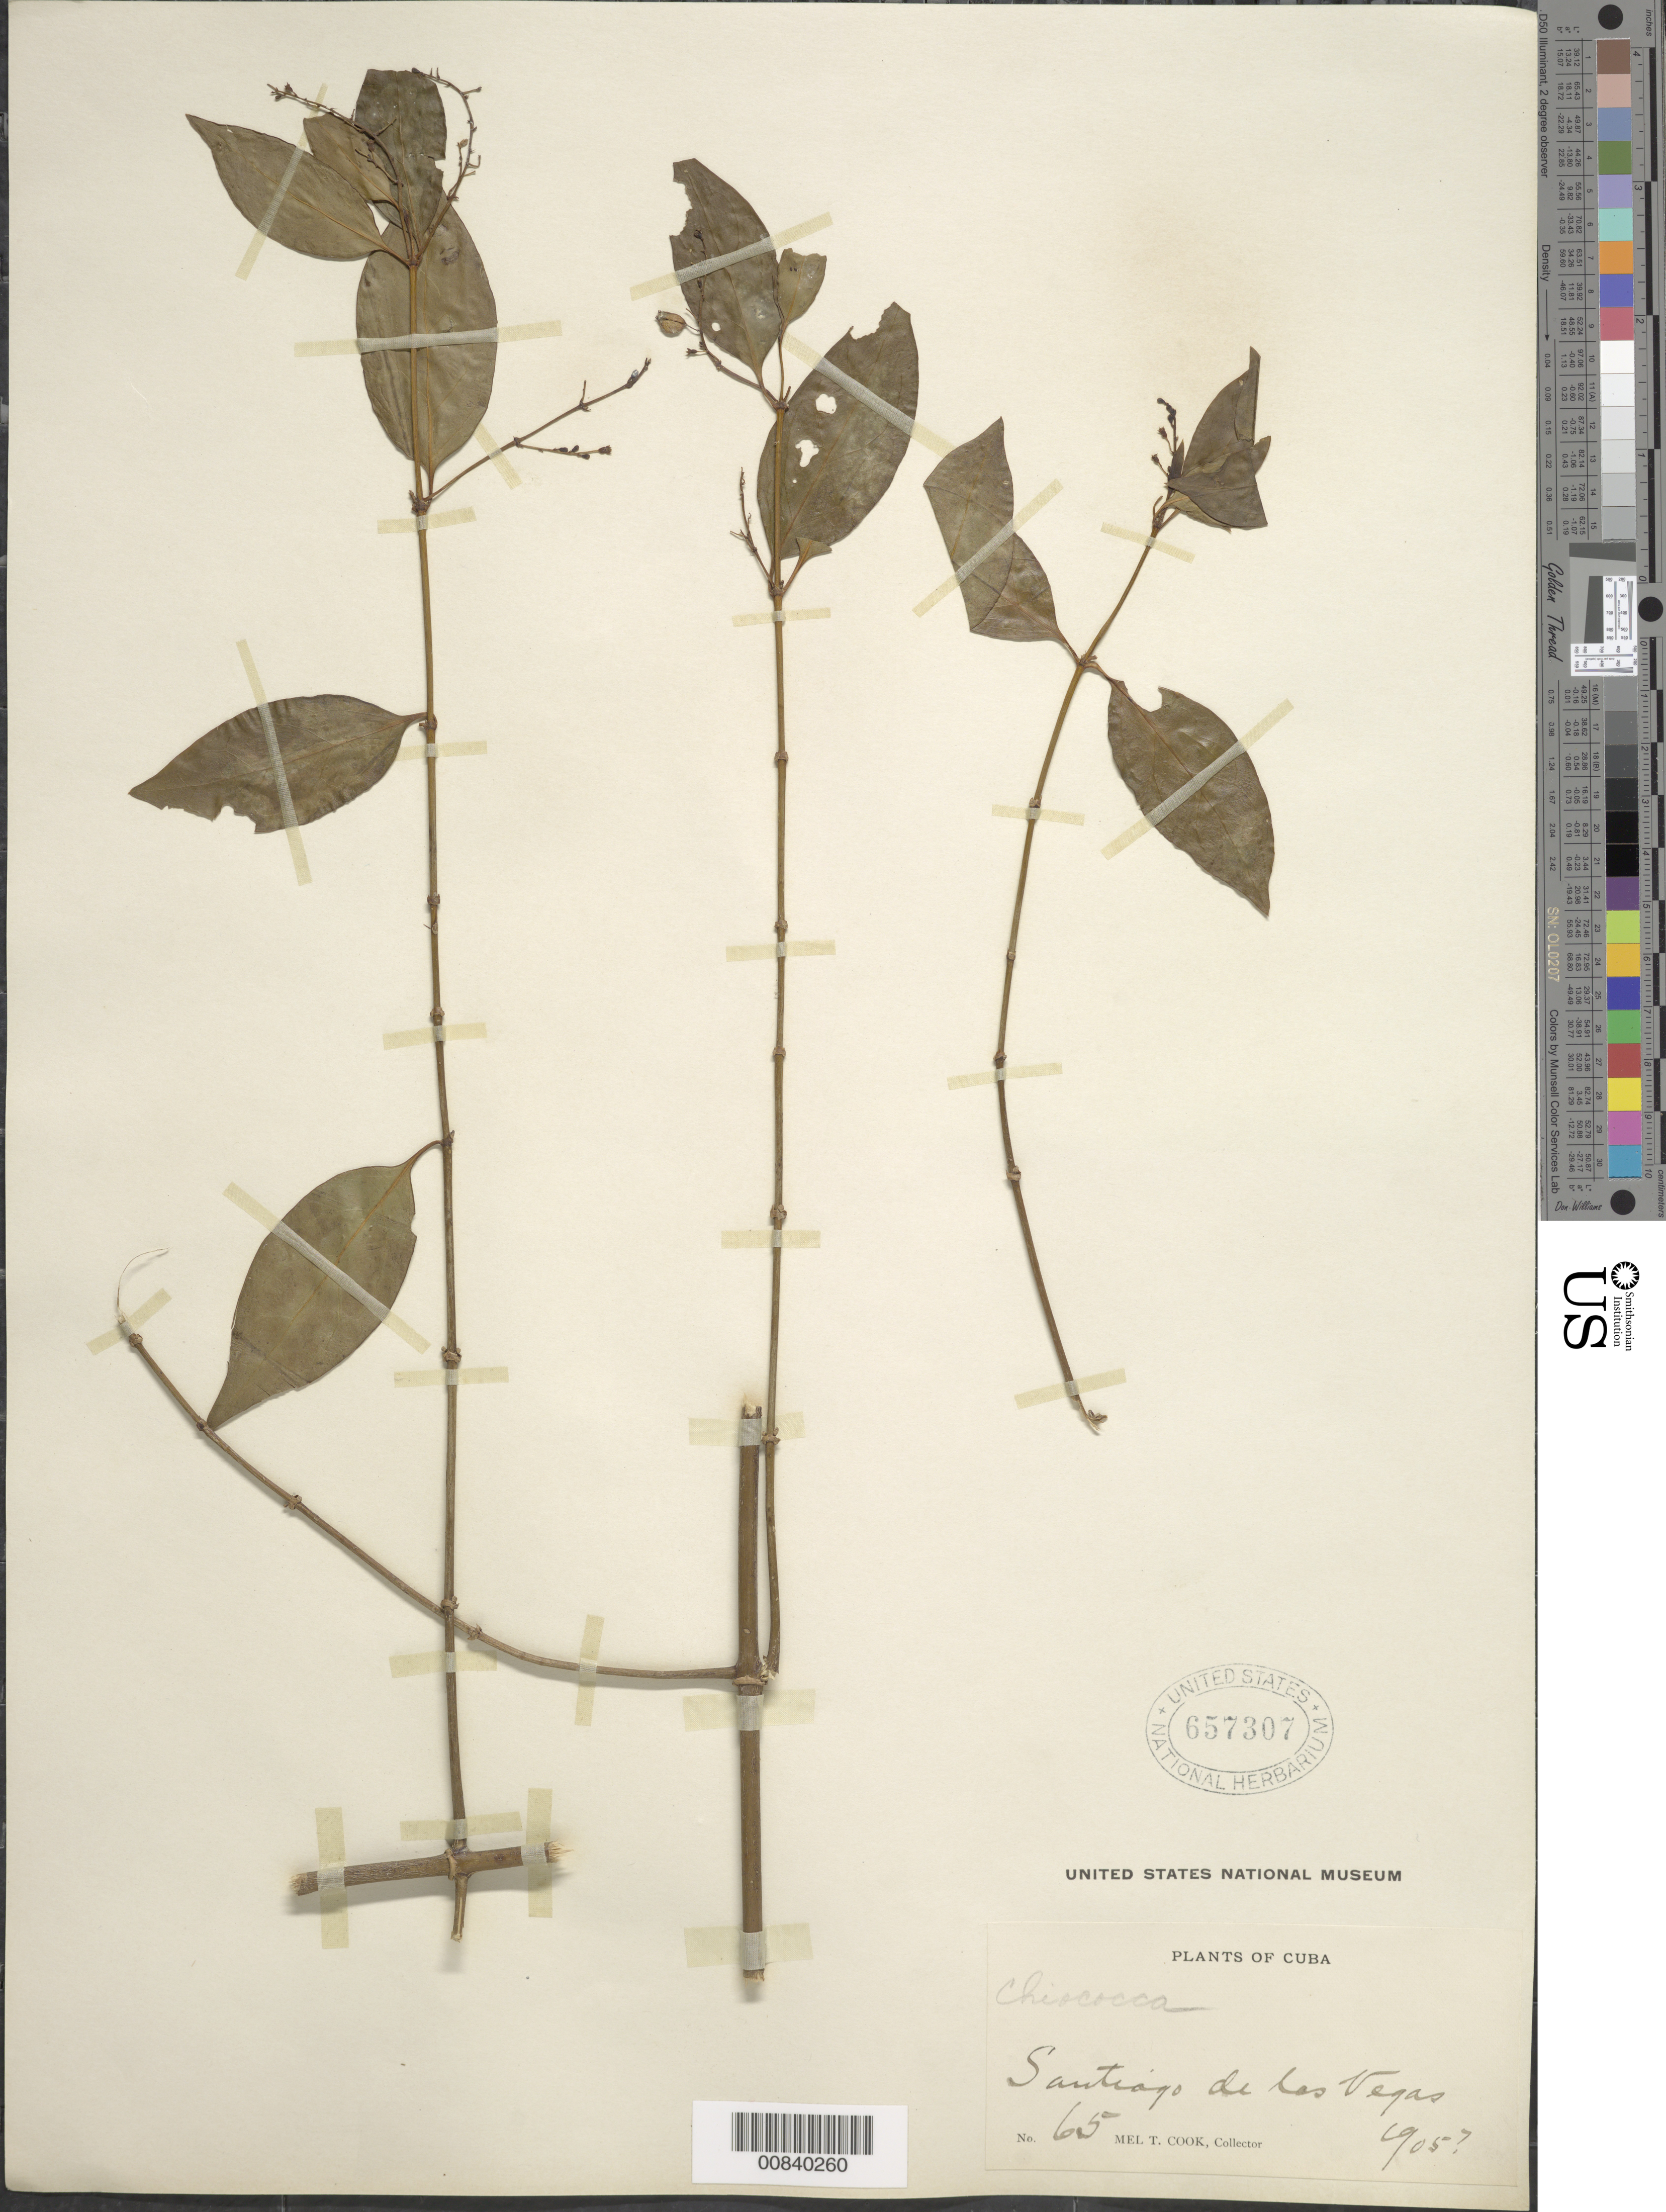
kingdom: Plantae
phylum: Tracheophyta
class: Magnoliopsida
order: Gentianales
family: Rubiaceae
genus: Chiococca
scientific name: Chiococca alba subsp. alba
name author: (L.) Hitchc.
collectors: M. T. Cook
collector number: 65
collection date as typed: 1905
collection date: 1905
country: Cuba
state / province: La Habana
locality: Santiago de las Vegas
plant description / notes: Date listed as "1905?" on label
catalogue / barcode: US 657307